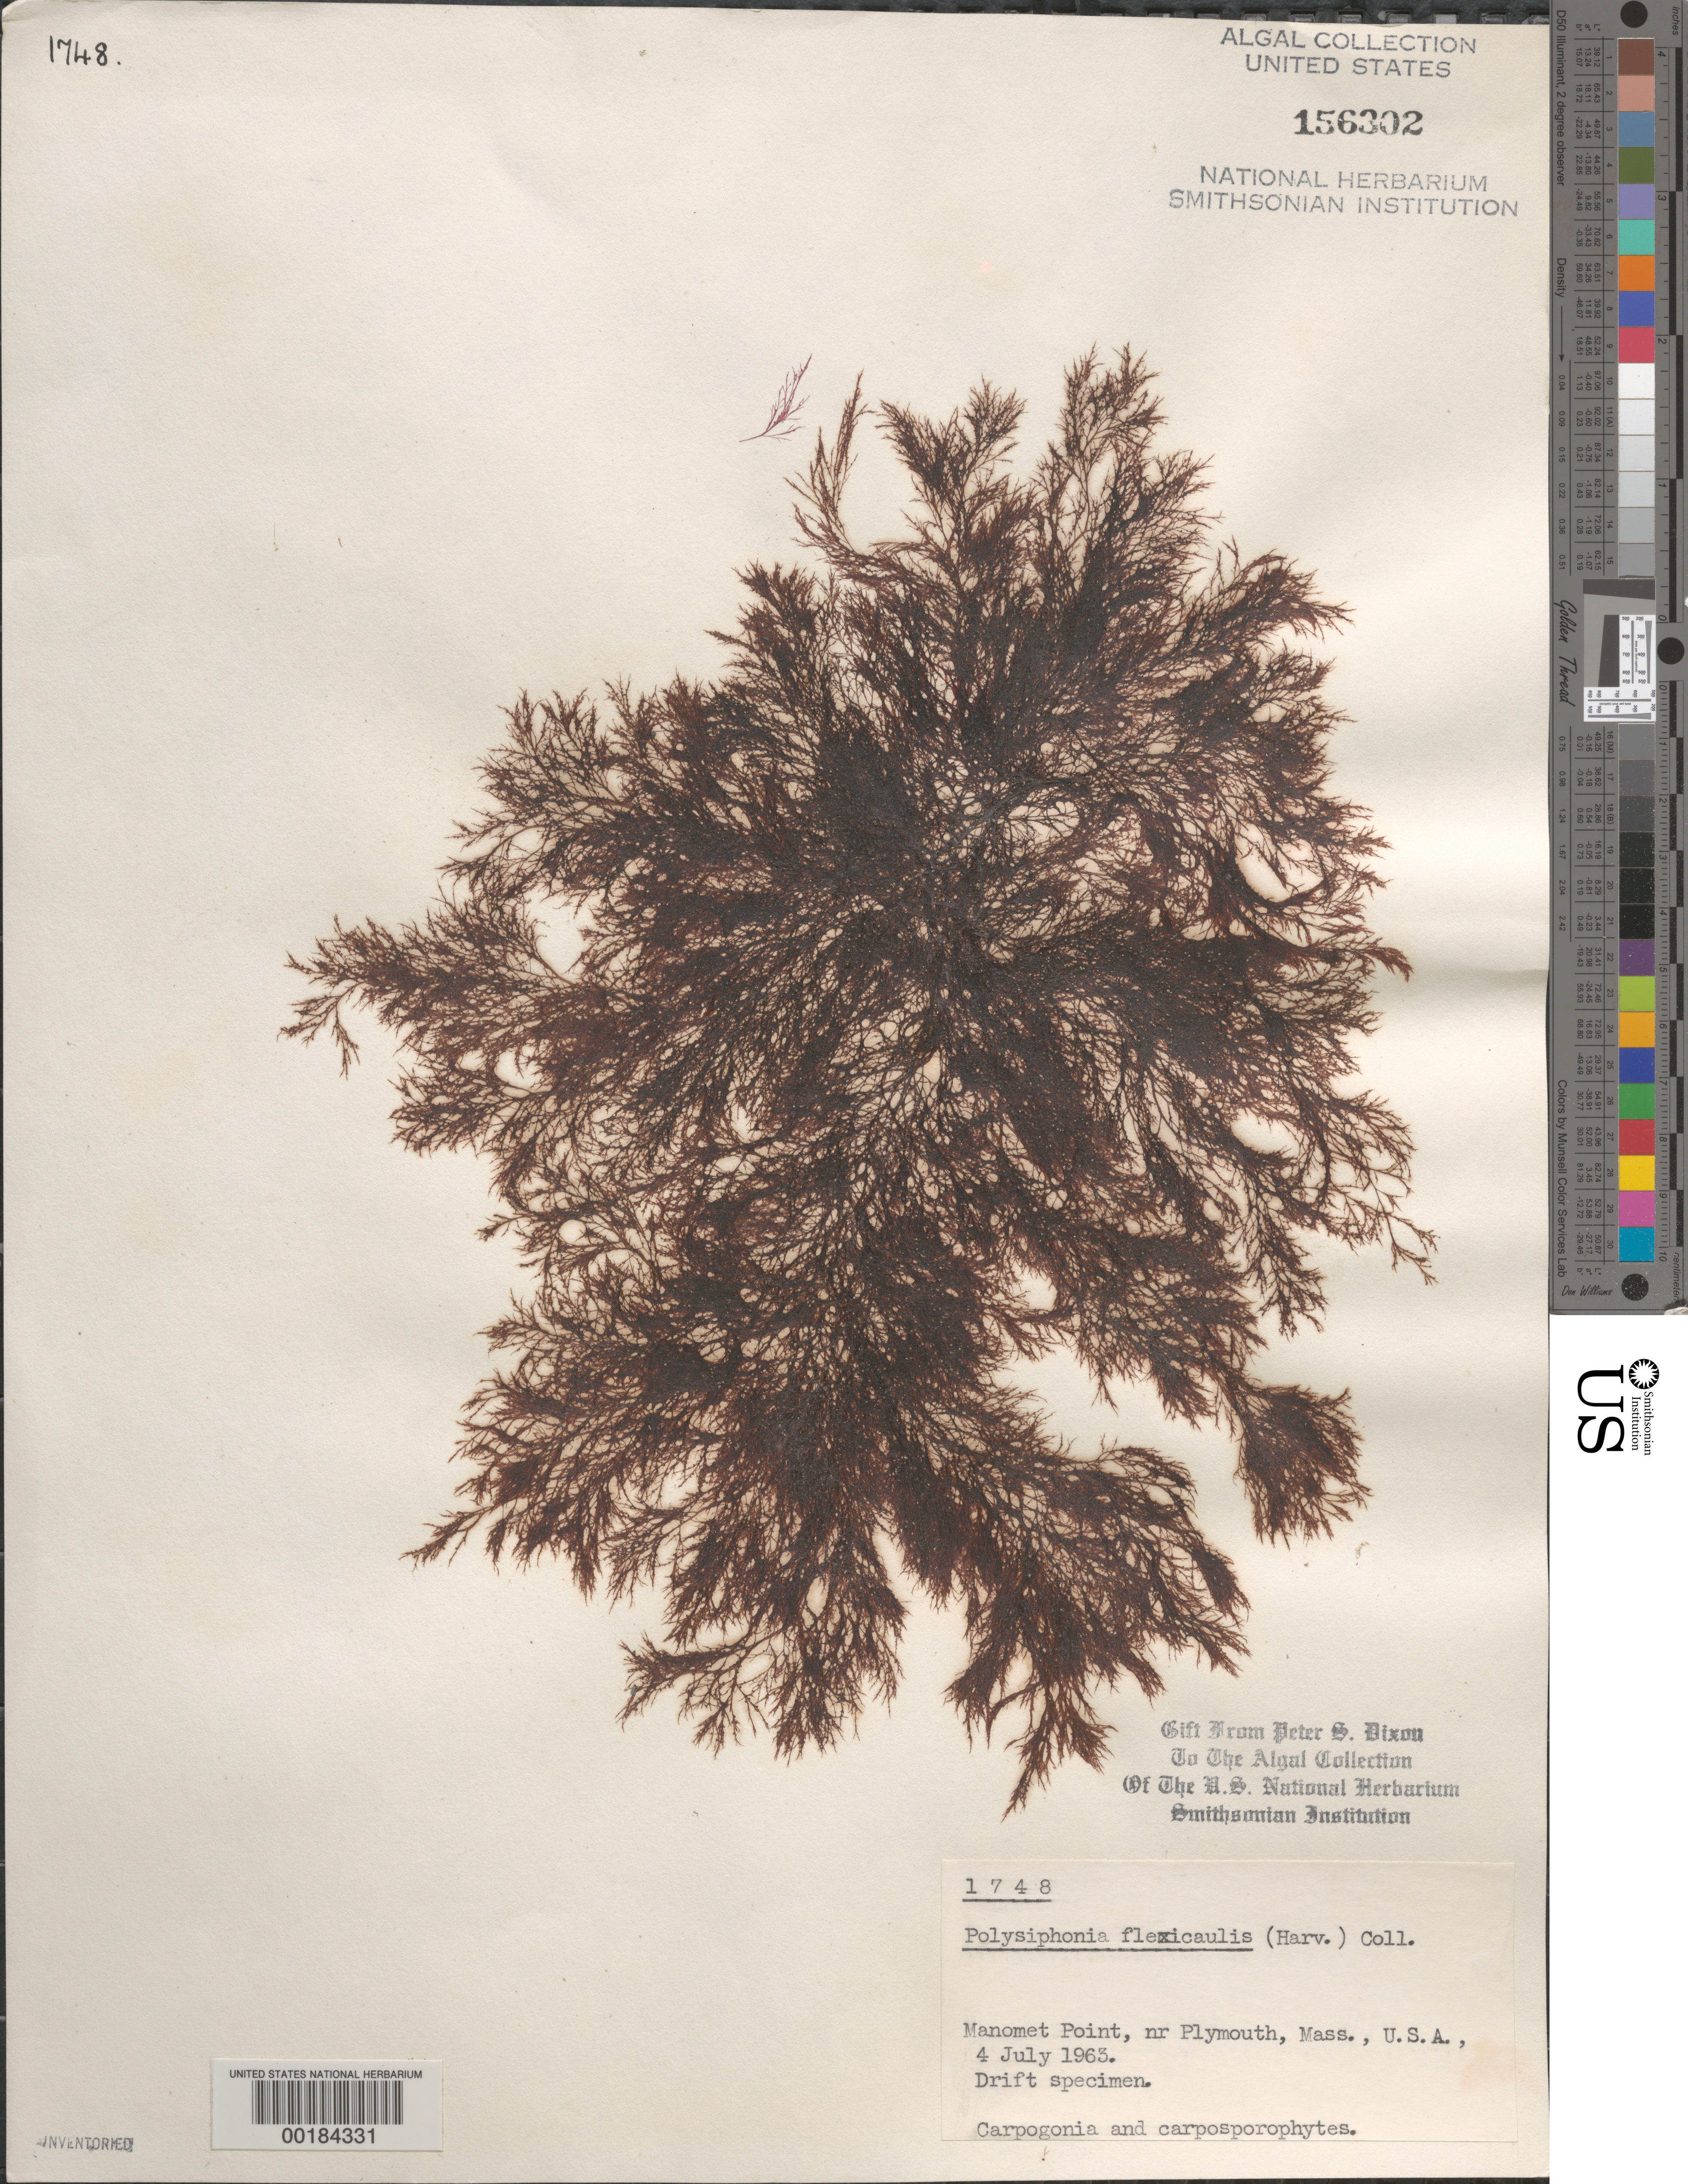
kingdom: Plantae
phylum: Rhodophyta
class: Florideophyceae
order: Ceramiales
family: Rhodomelaceae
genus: Leptosiphonia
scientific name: Leptosiphonia flexicaulis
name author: (Harv.) Savoie & G.W. Saunders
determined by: Algae name updating Project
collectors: P. S. Dixon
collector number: PSD 1748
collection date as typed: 04 Jul 1963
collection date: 1963-07-04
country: United States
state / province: Massachusetts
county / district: Plymouth County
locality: Manomet Point near Plymouth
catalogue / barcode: US 156302